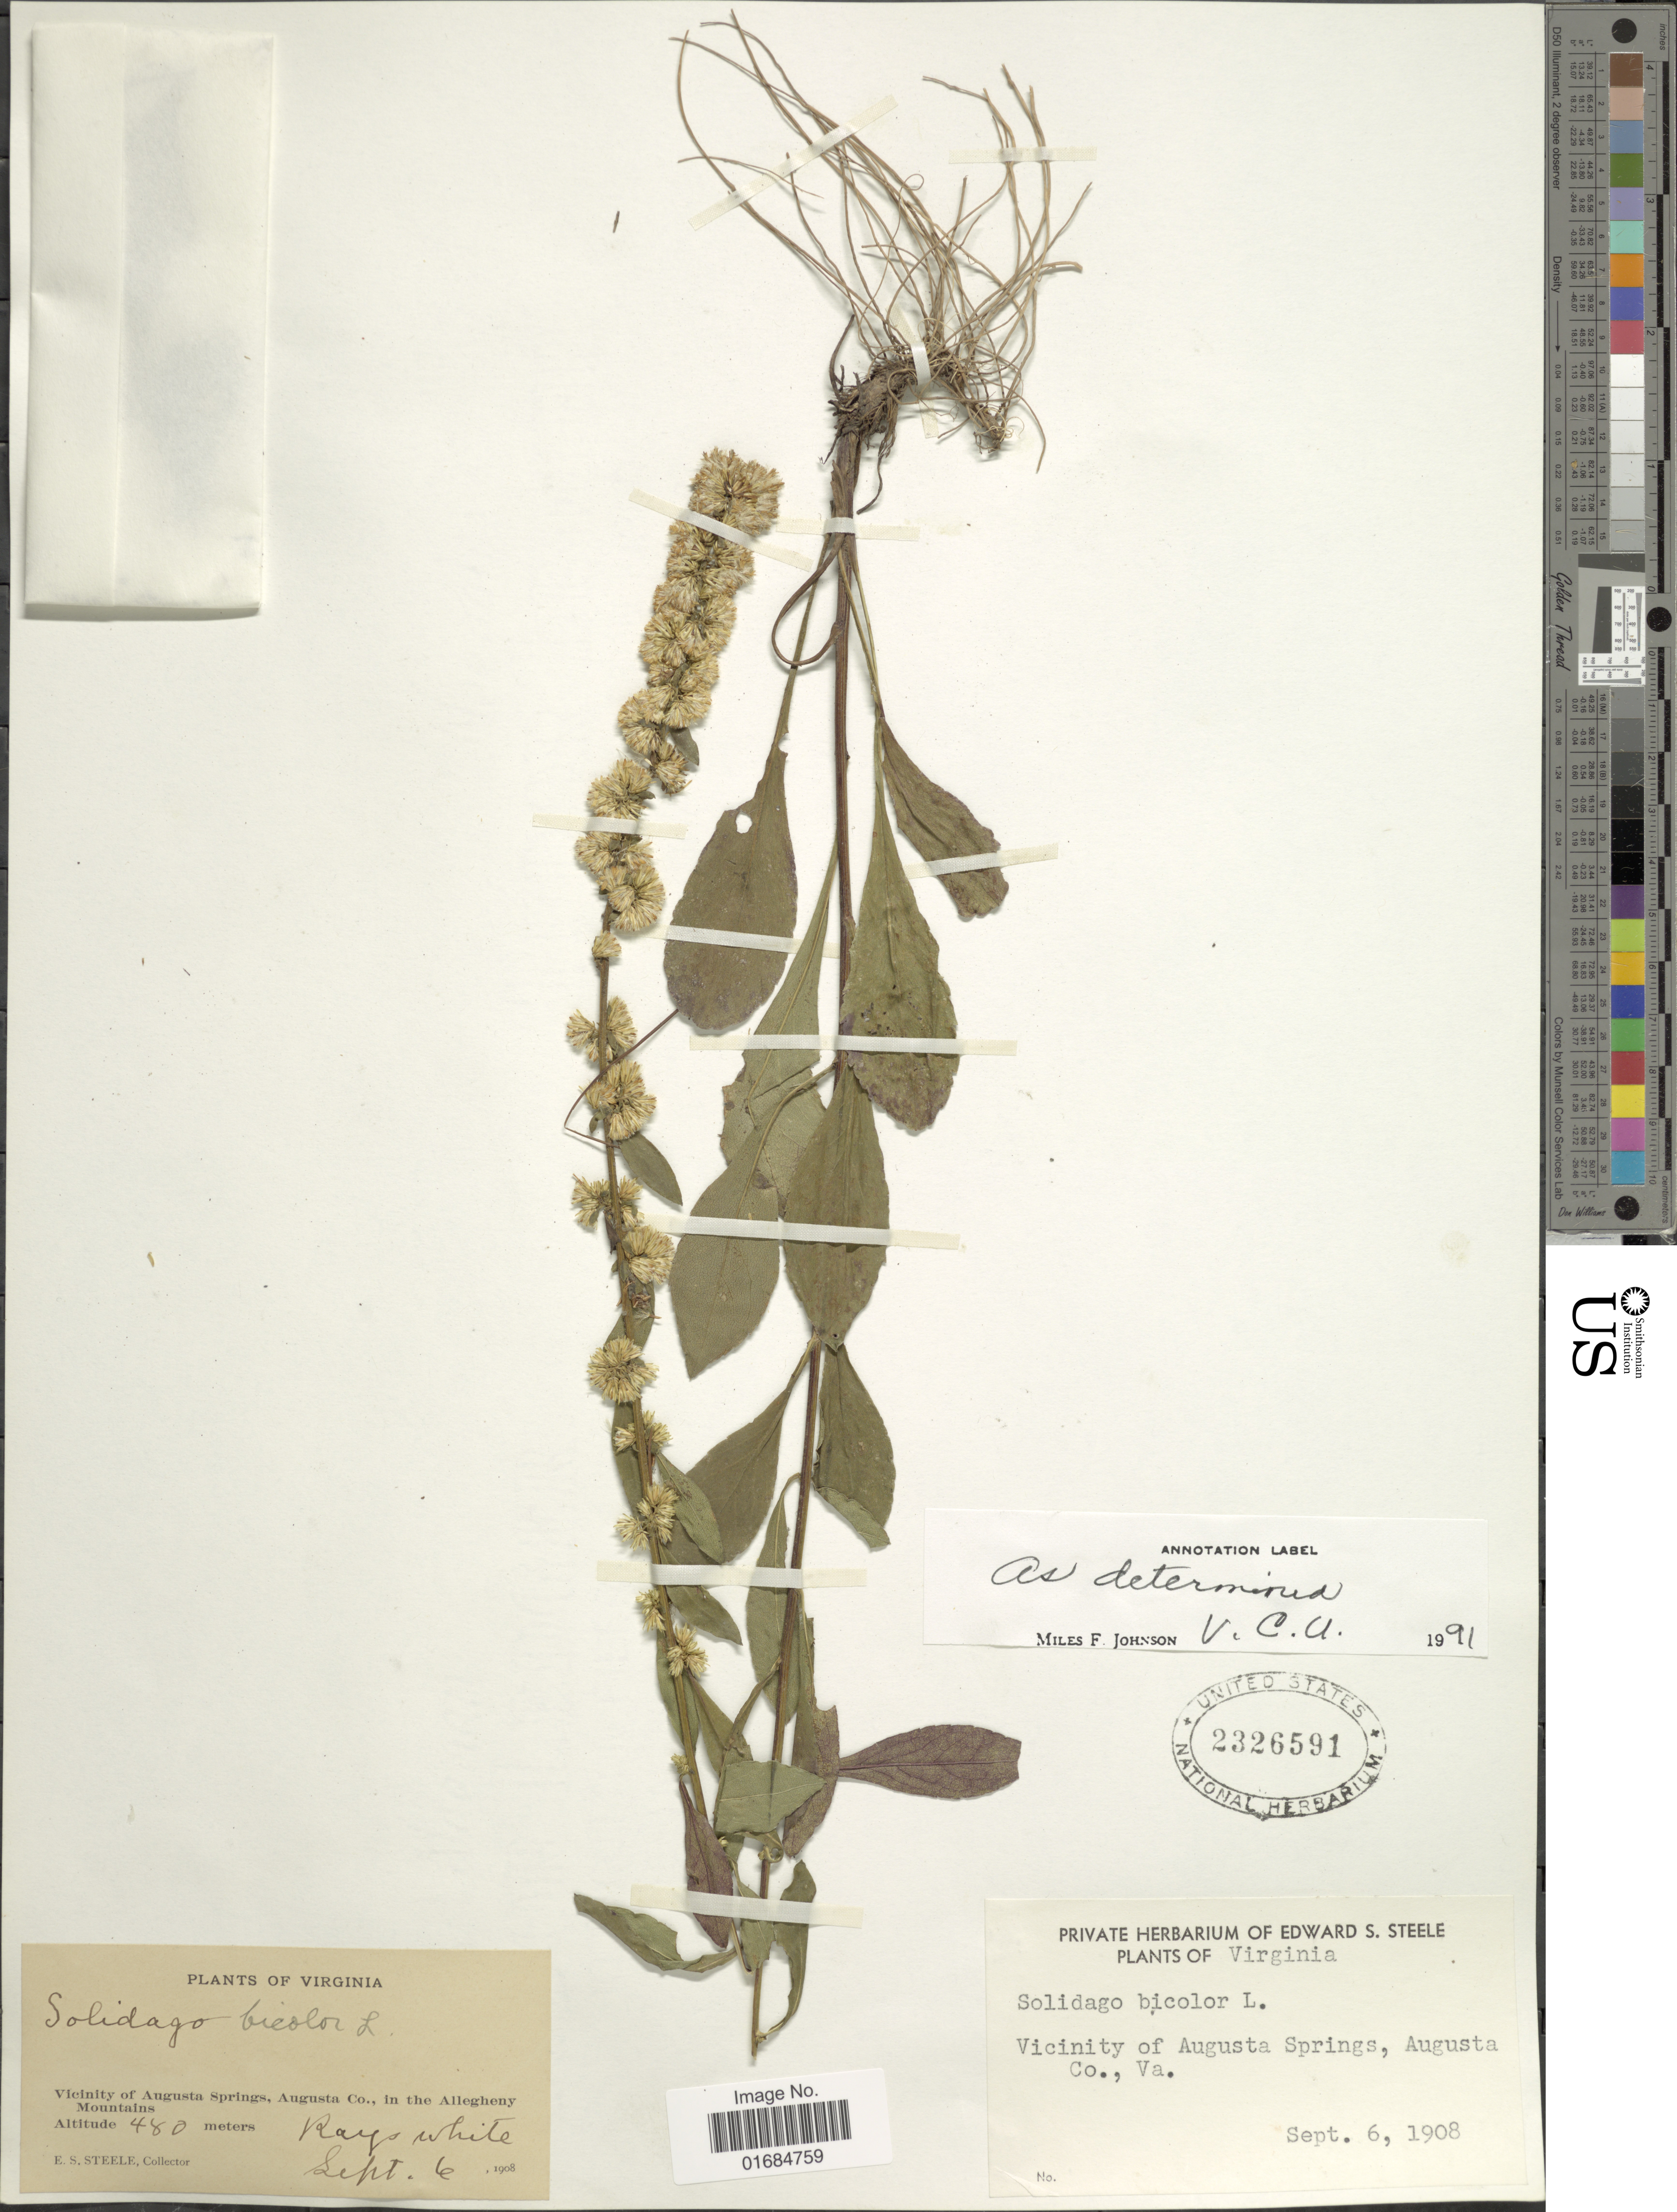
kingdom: Plantae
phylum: Tracheophyta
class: Magnoliopsida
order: Asterales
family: Asteraceae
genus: Solidago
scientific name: Solidago bicolor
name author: L.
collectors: E. Steele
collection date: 1908-09-06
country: United States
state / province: Virginia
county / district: Augusta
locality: Vicinity of Augusta Springs, Augusta Co., in the Allegheny Mountains.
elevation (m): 480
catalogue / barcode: US 2326591